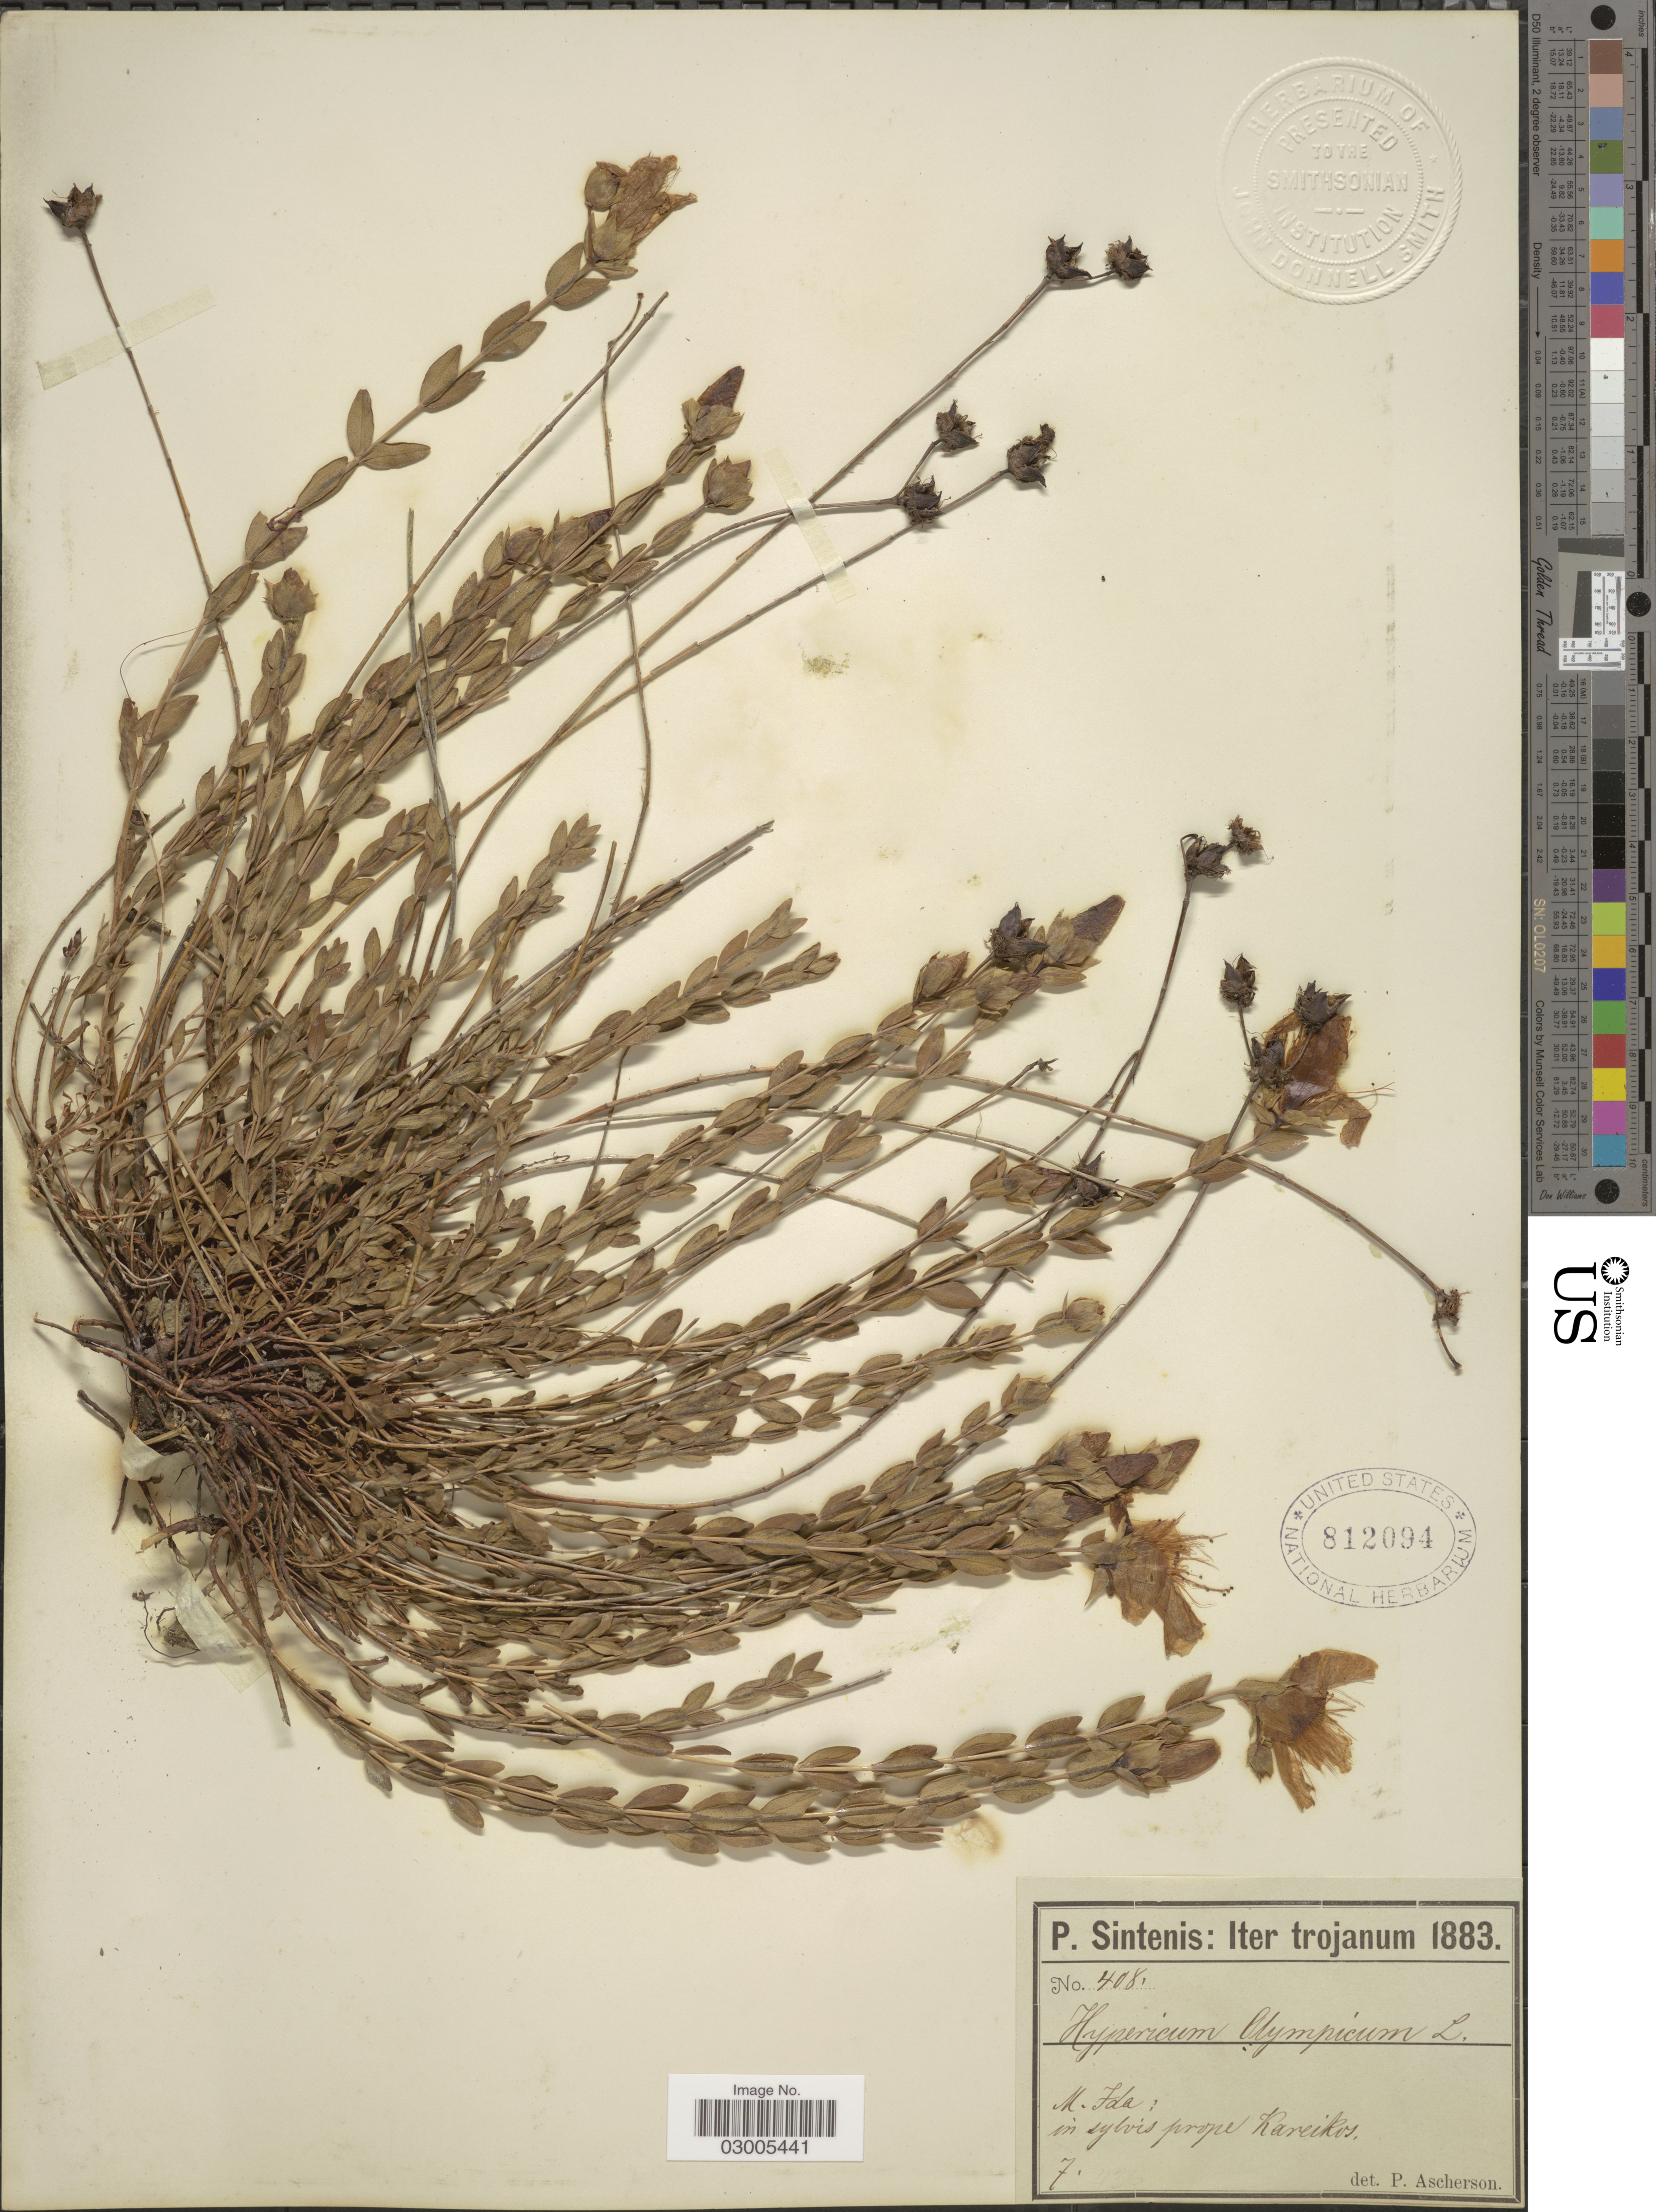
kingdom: Plantae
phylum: Tracheophyta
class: Magnoliopsida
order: Malpighiales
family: Hypericaceae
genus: Hypericum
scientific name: Hypericum olympicum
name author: L.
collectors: P. Sintenis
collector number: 408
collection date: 1883-07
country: Turkey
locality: Iter trojanum. M. Fola: in sylvis prope Kareikos.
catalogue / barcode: US 812094